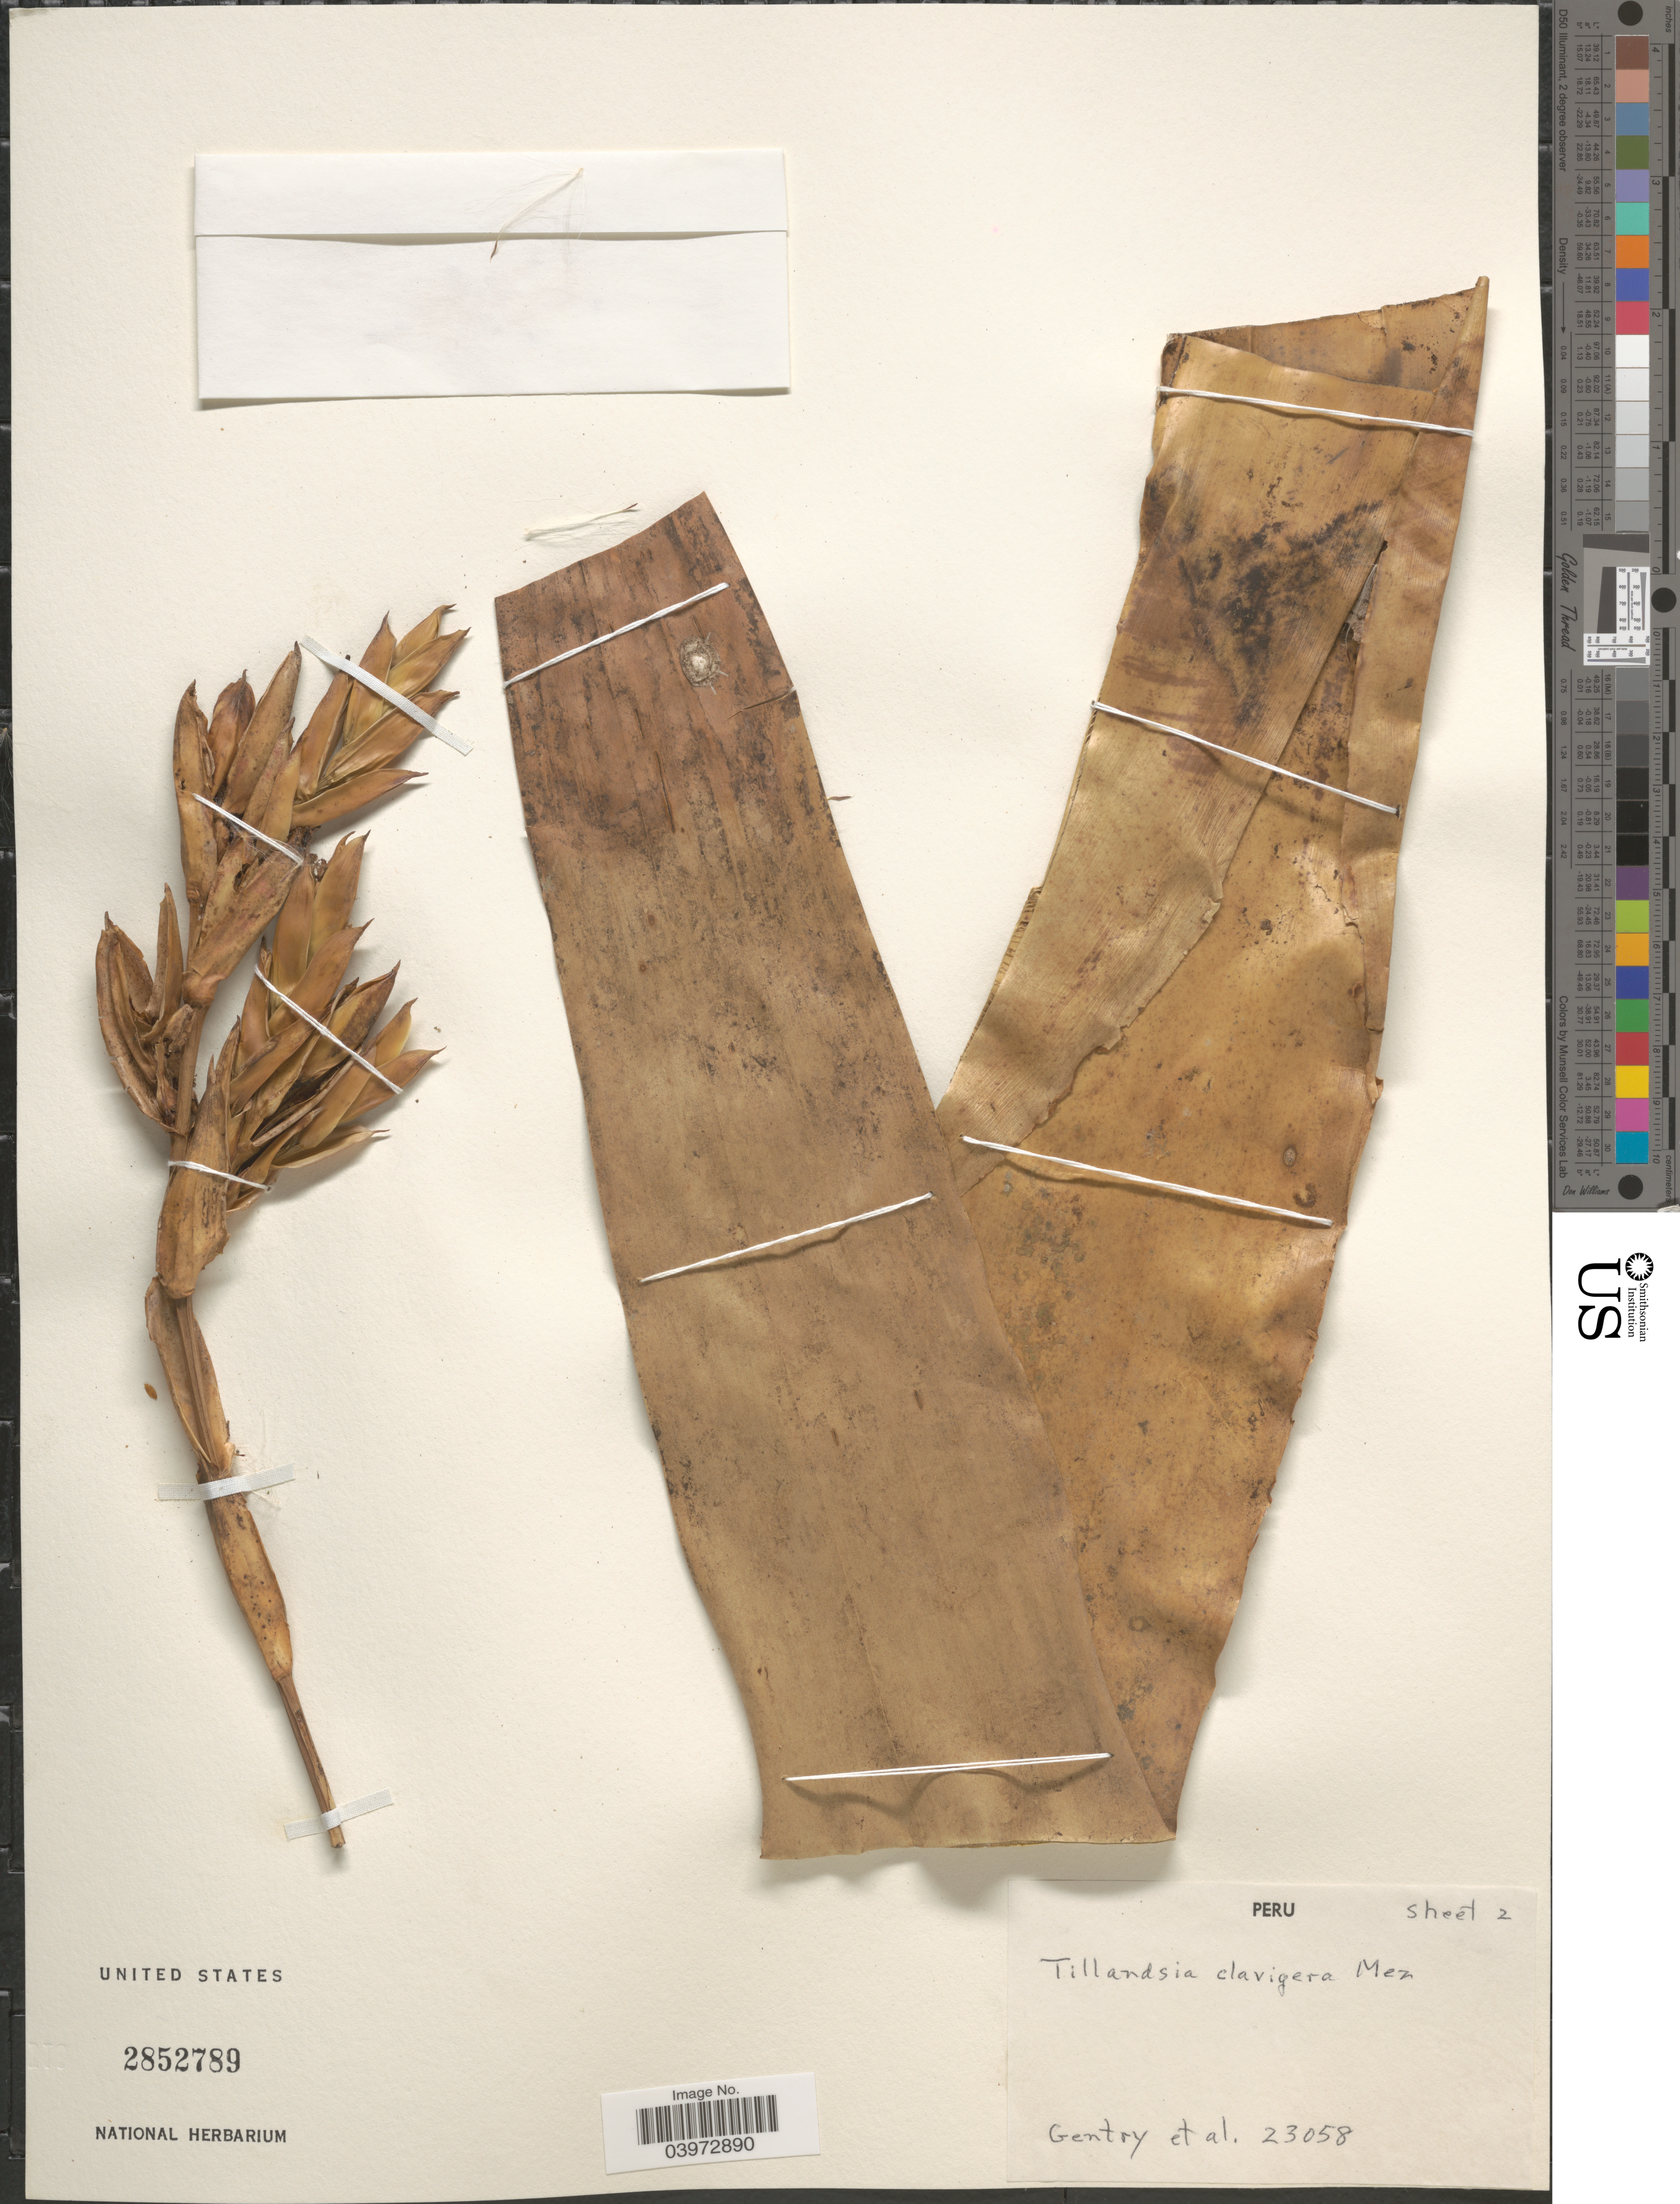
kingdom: Plantae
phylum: Tracheophyta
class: Liliopsida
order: Poales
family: Bromeliaceae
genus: Tillandsia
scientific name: Tillandsia clavigera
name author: Mez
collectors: Gentry, -- & et al.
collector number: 23058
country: Peru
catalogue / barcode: US 2852789